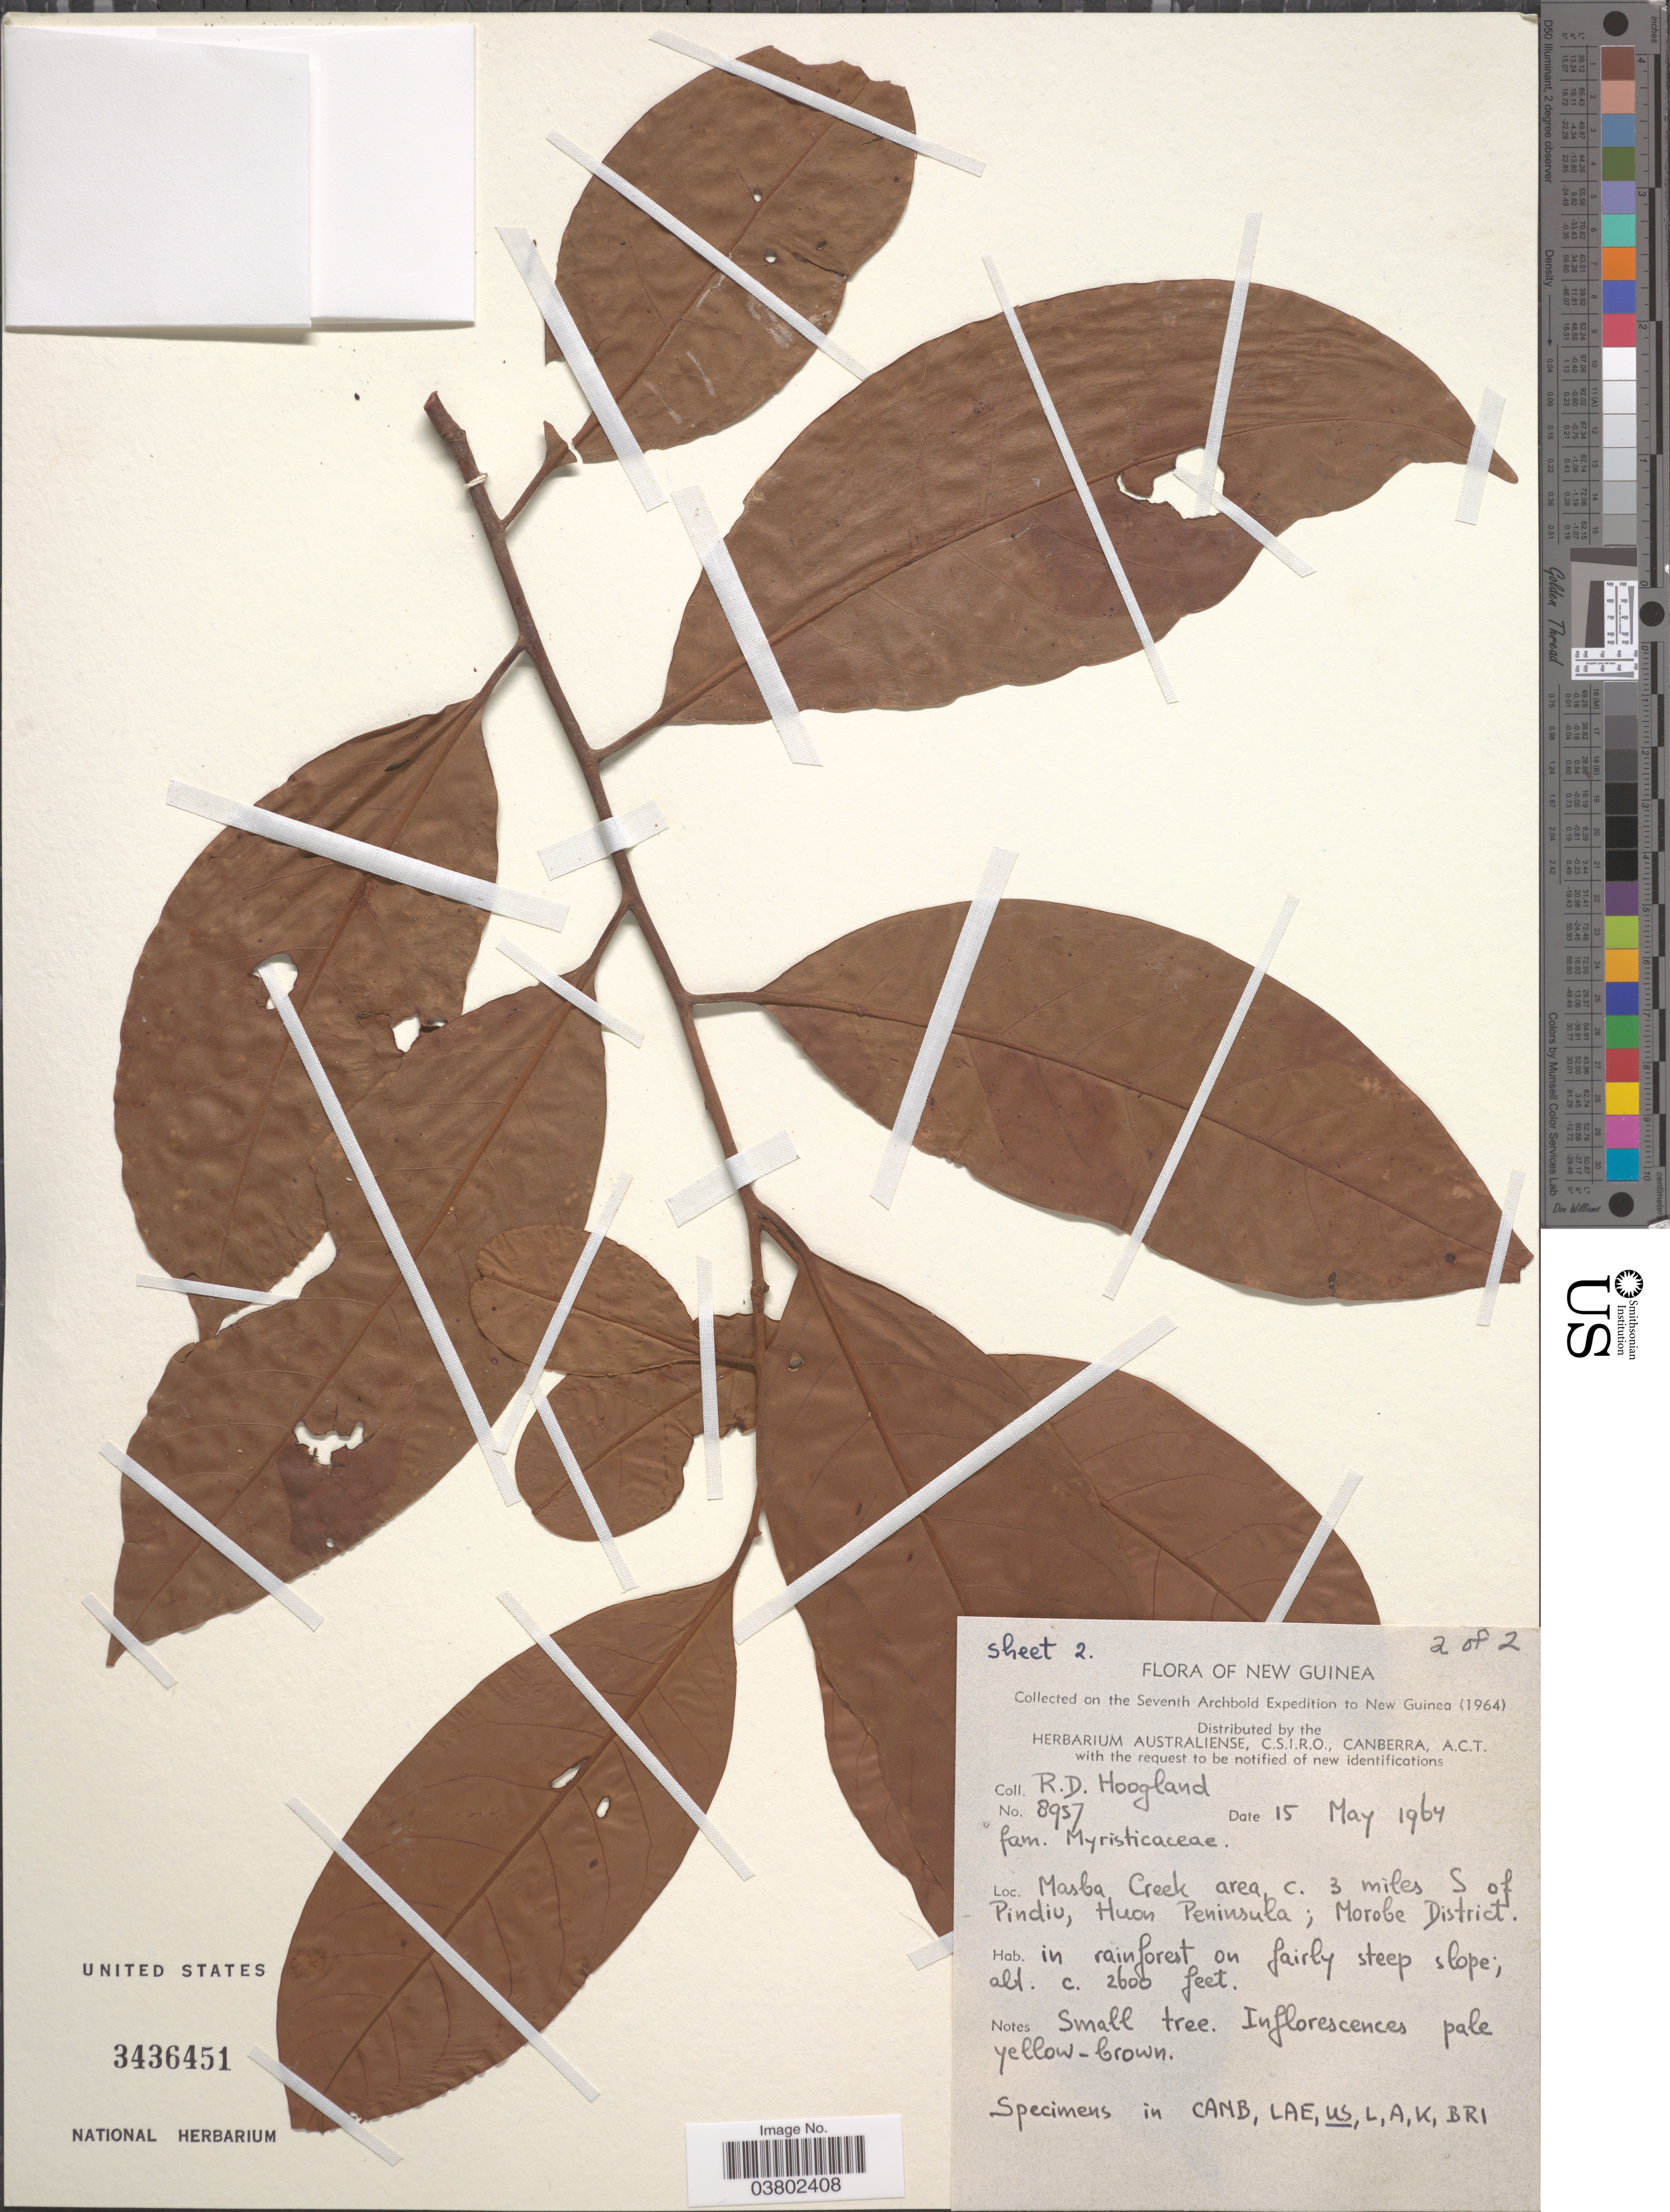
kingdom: Plantae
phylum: Tracheophyta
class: Magnoliopsida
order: Magnoliales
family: Myristicaceae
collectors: R. D. Hoogland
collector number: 8957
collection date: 1964-05-15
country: Papua New Guinea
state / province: Morobe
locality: New Guinea. Masba Creek area c. 3 miles S of Pindiu, Huon Peninsula; Morobe District.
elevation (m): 792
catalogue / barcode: US 3436451